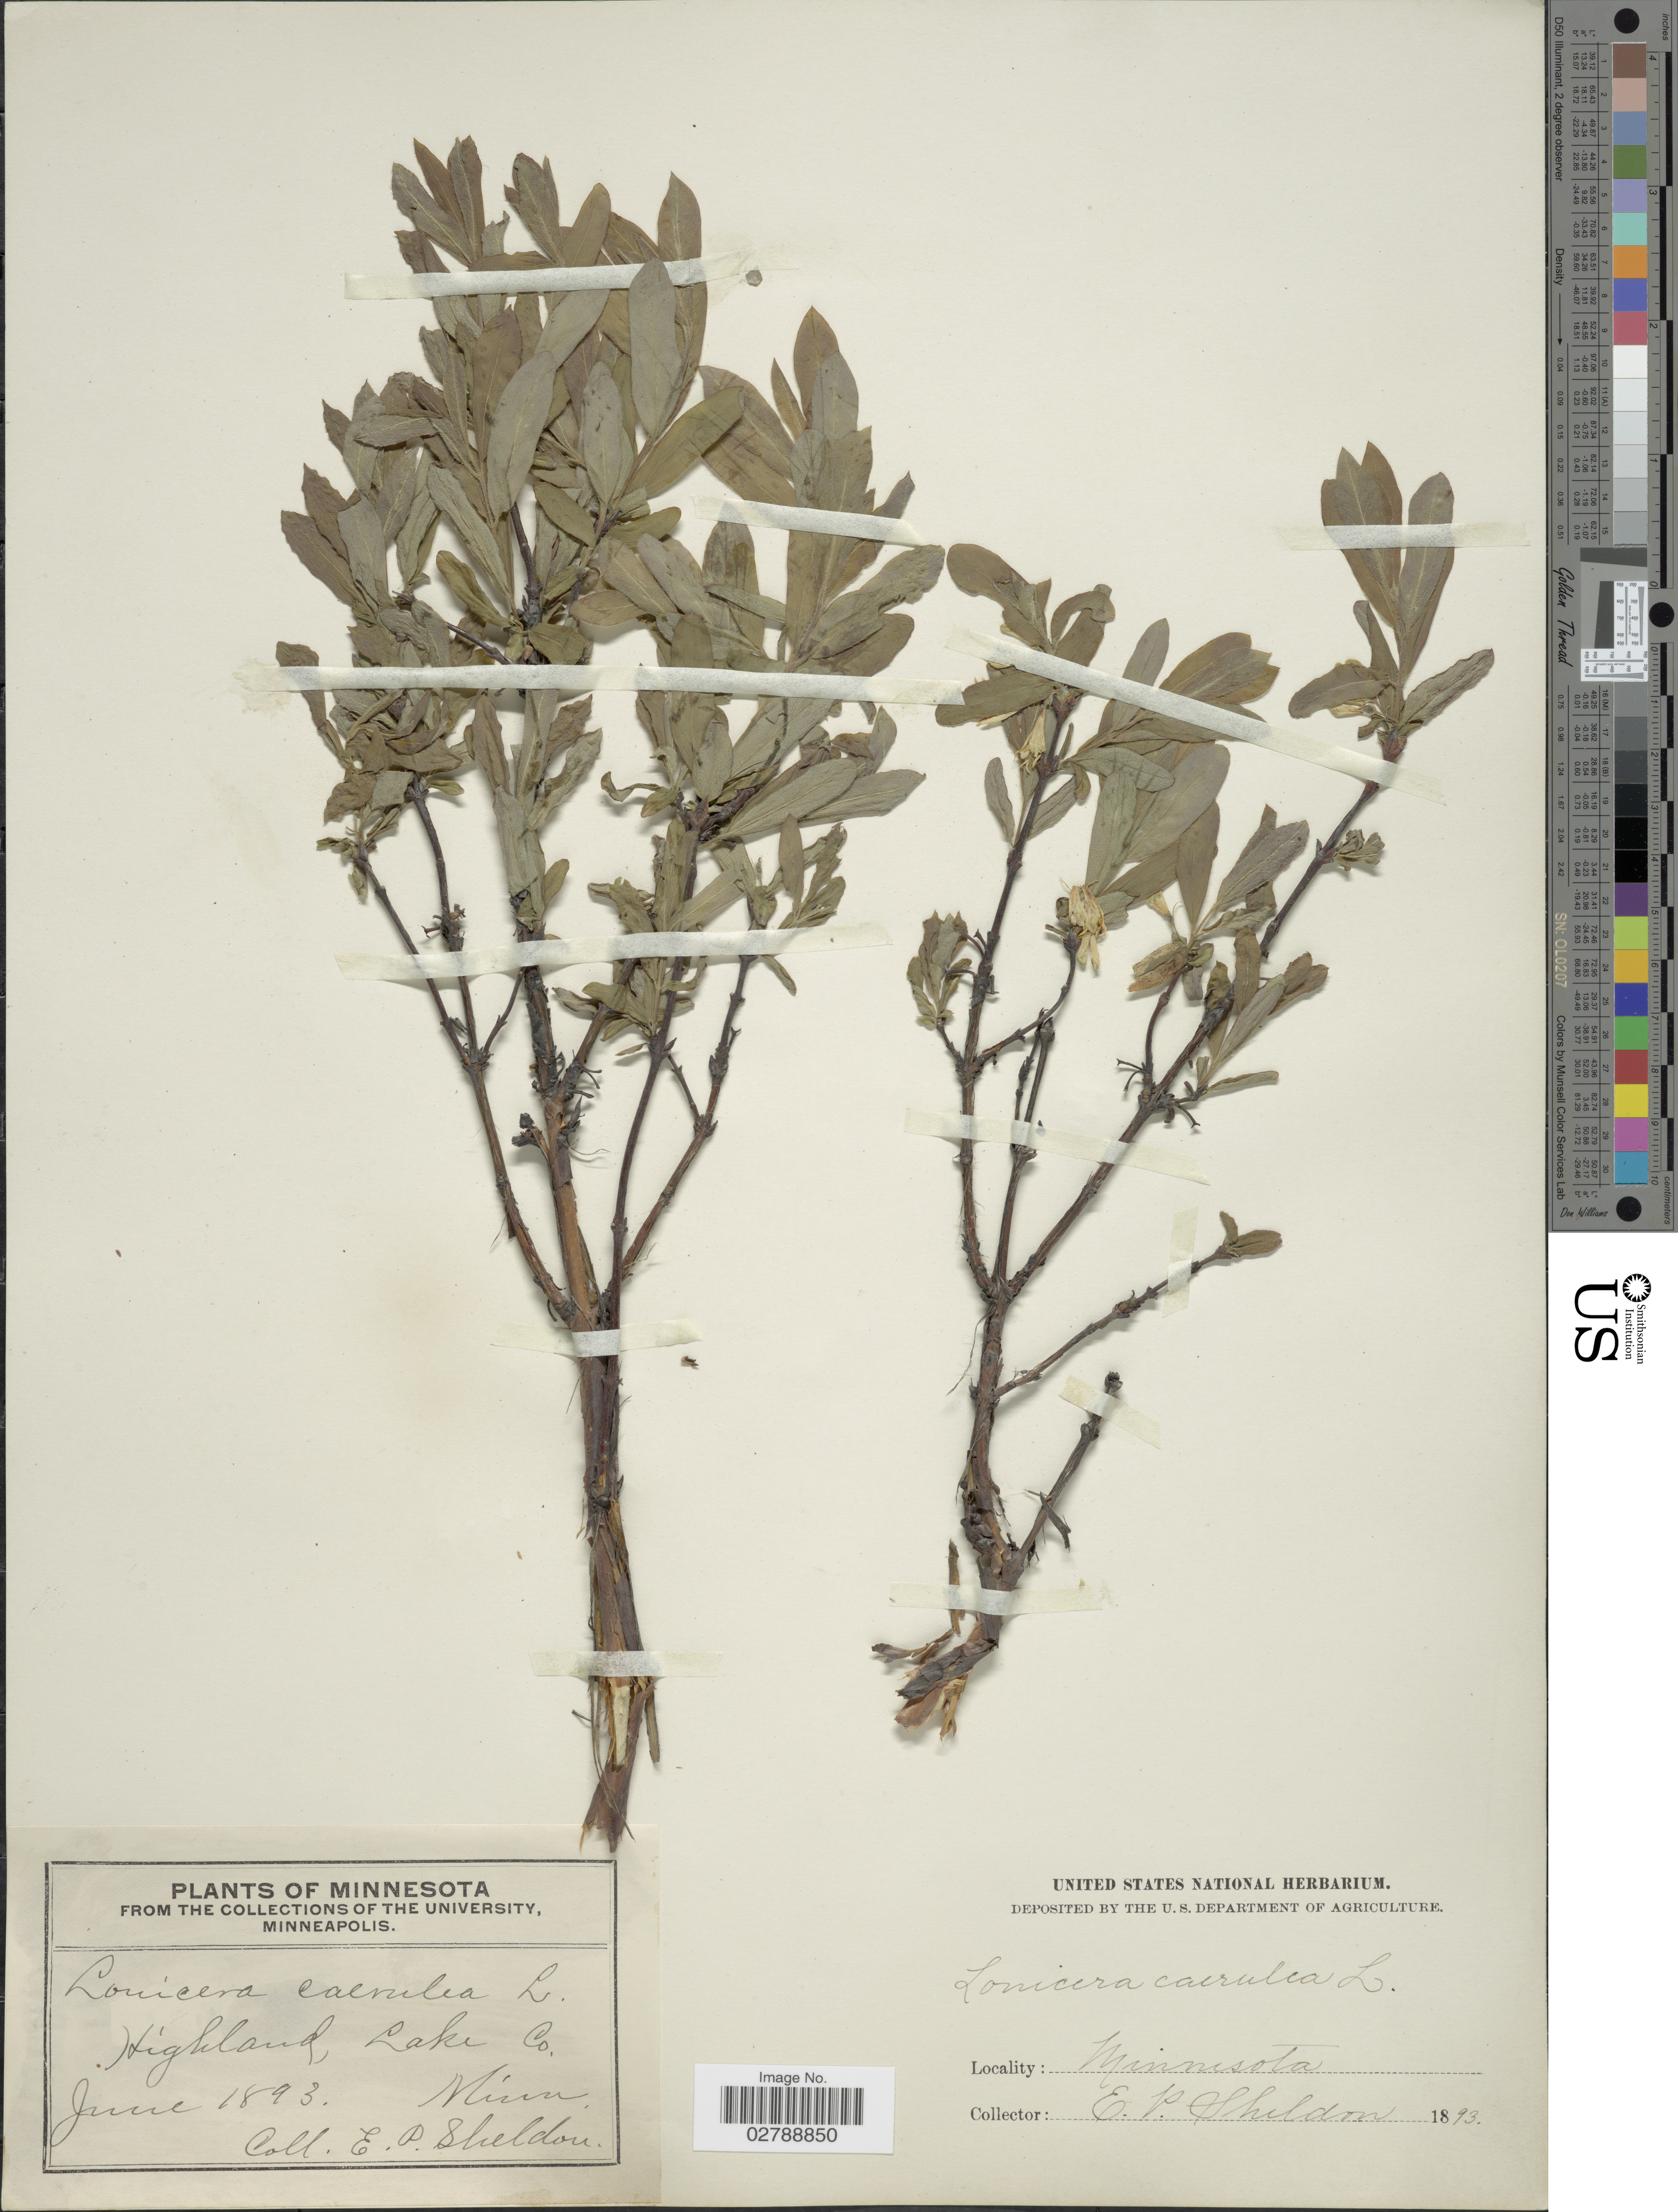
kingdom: Plantae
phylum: Tracheophyta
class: Magnoliopsida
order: Dipsacales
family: Caprifoliaceae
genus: Lonicera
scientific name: Lonicera caerulea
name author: L.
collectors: E. P. Sheldon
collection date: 1893-06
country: United States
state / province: Minnesota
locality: Highland Lake Co.